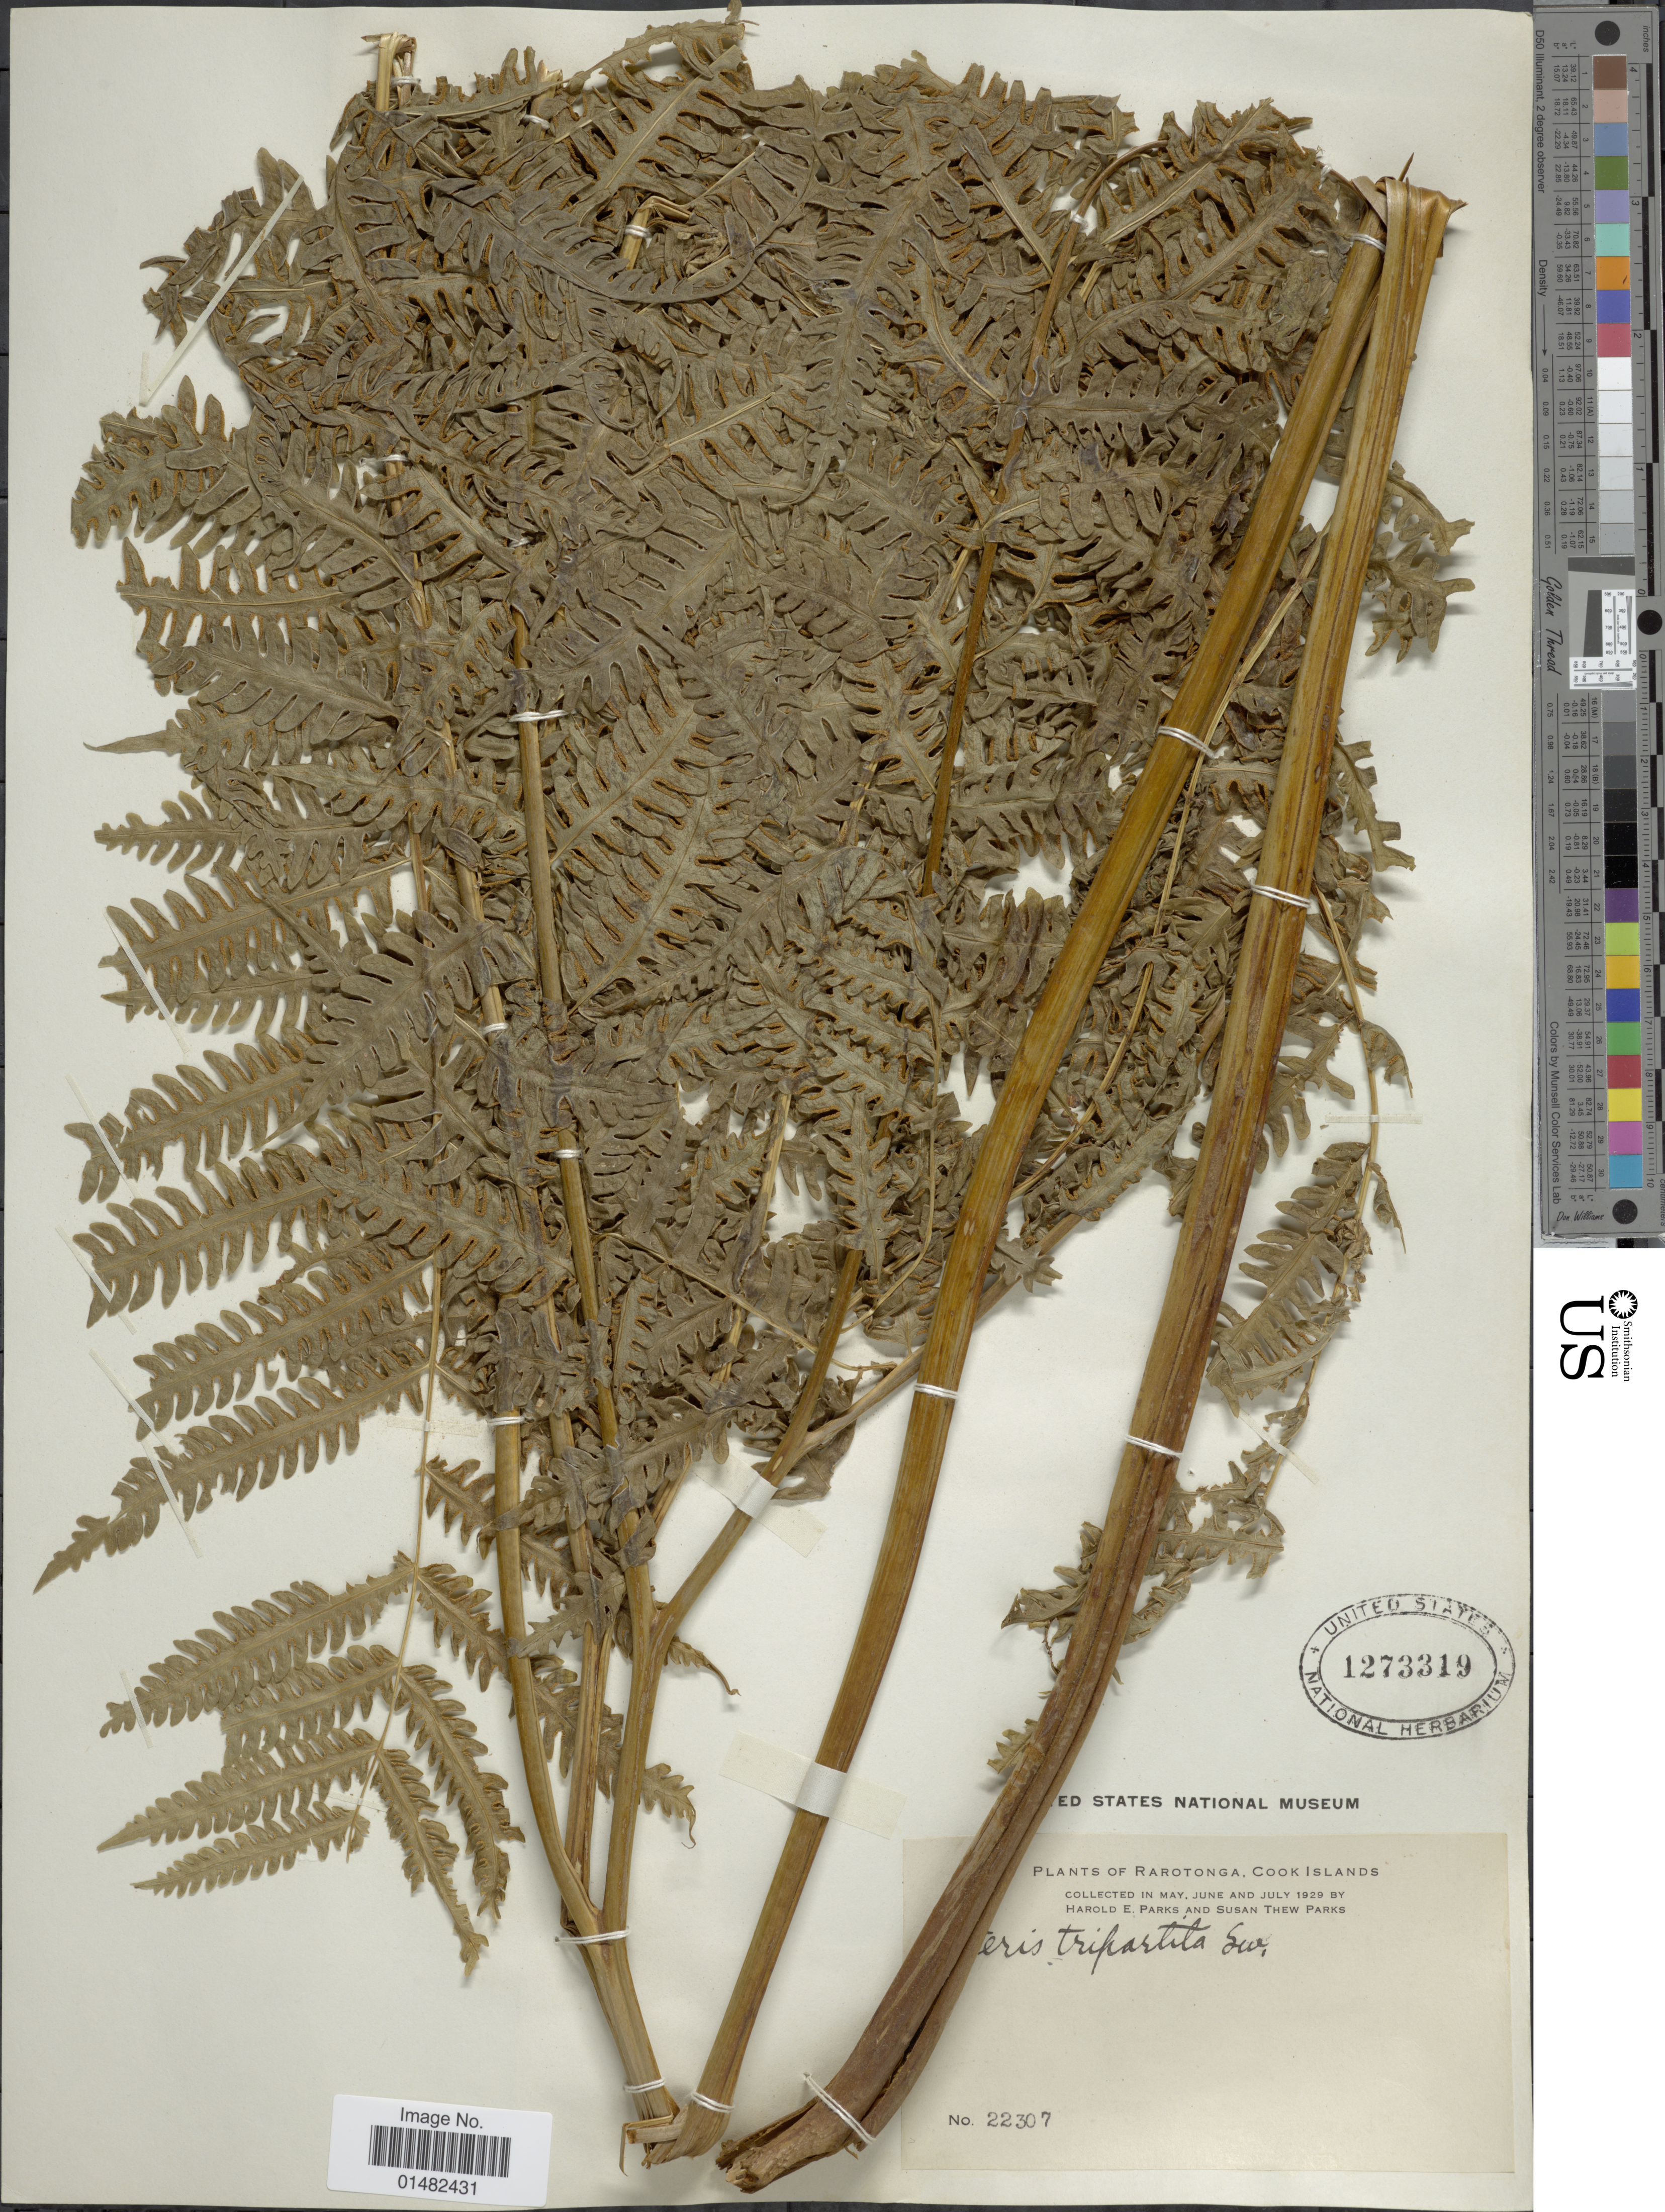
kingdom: Plantae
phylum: Tracheophyta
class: Polypodiopsida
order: Polypodiales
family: Pteridaceae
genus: Pteris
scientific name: Pteris tripartita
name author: Sw.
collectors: H. E. Parks & S. Parks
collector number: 22307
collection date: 1929-06/1929-07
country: Cook Islands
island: Rarotonga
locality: Rarotonga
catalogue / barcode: US 1273319